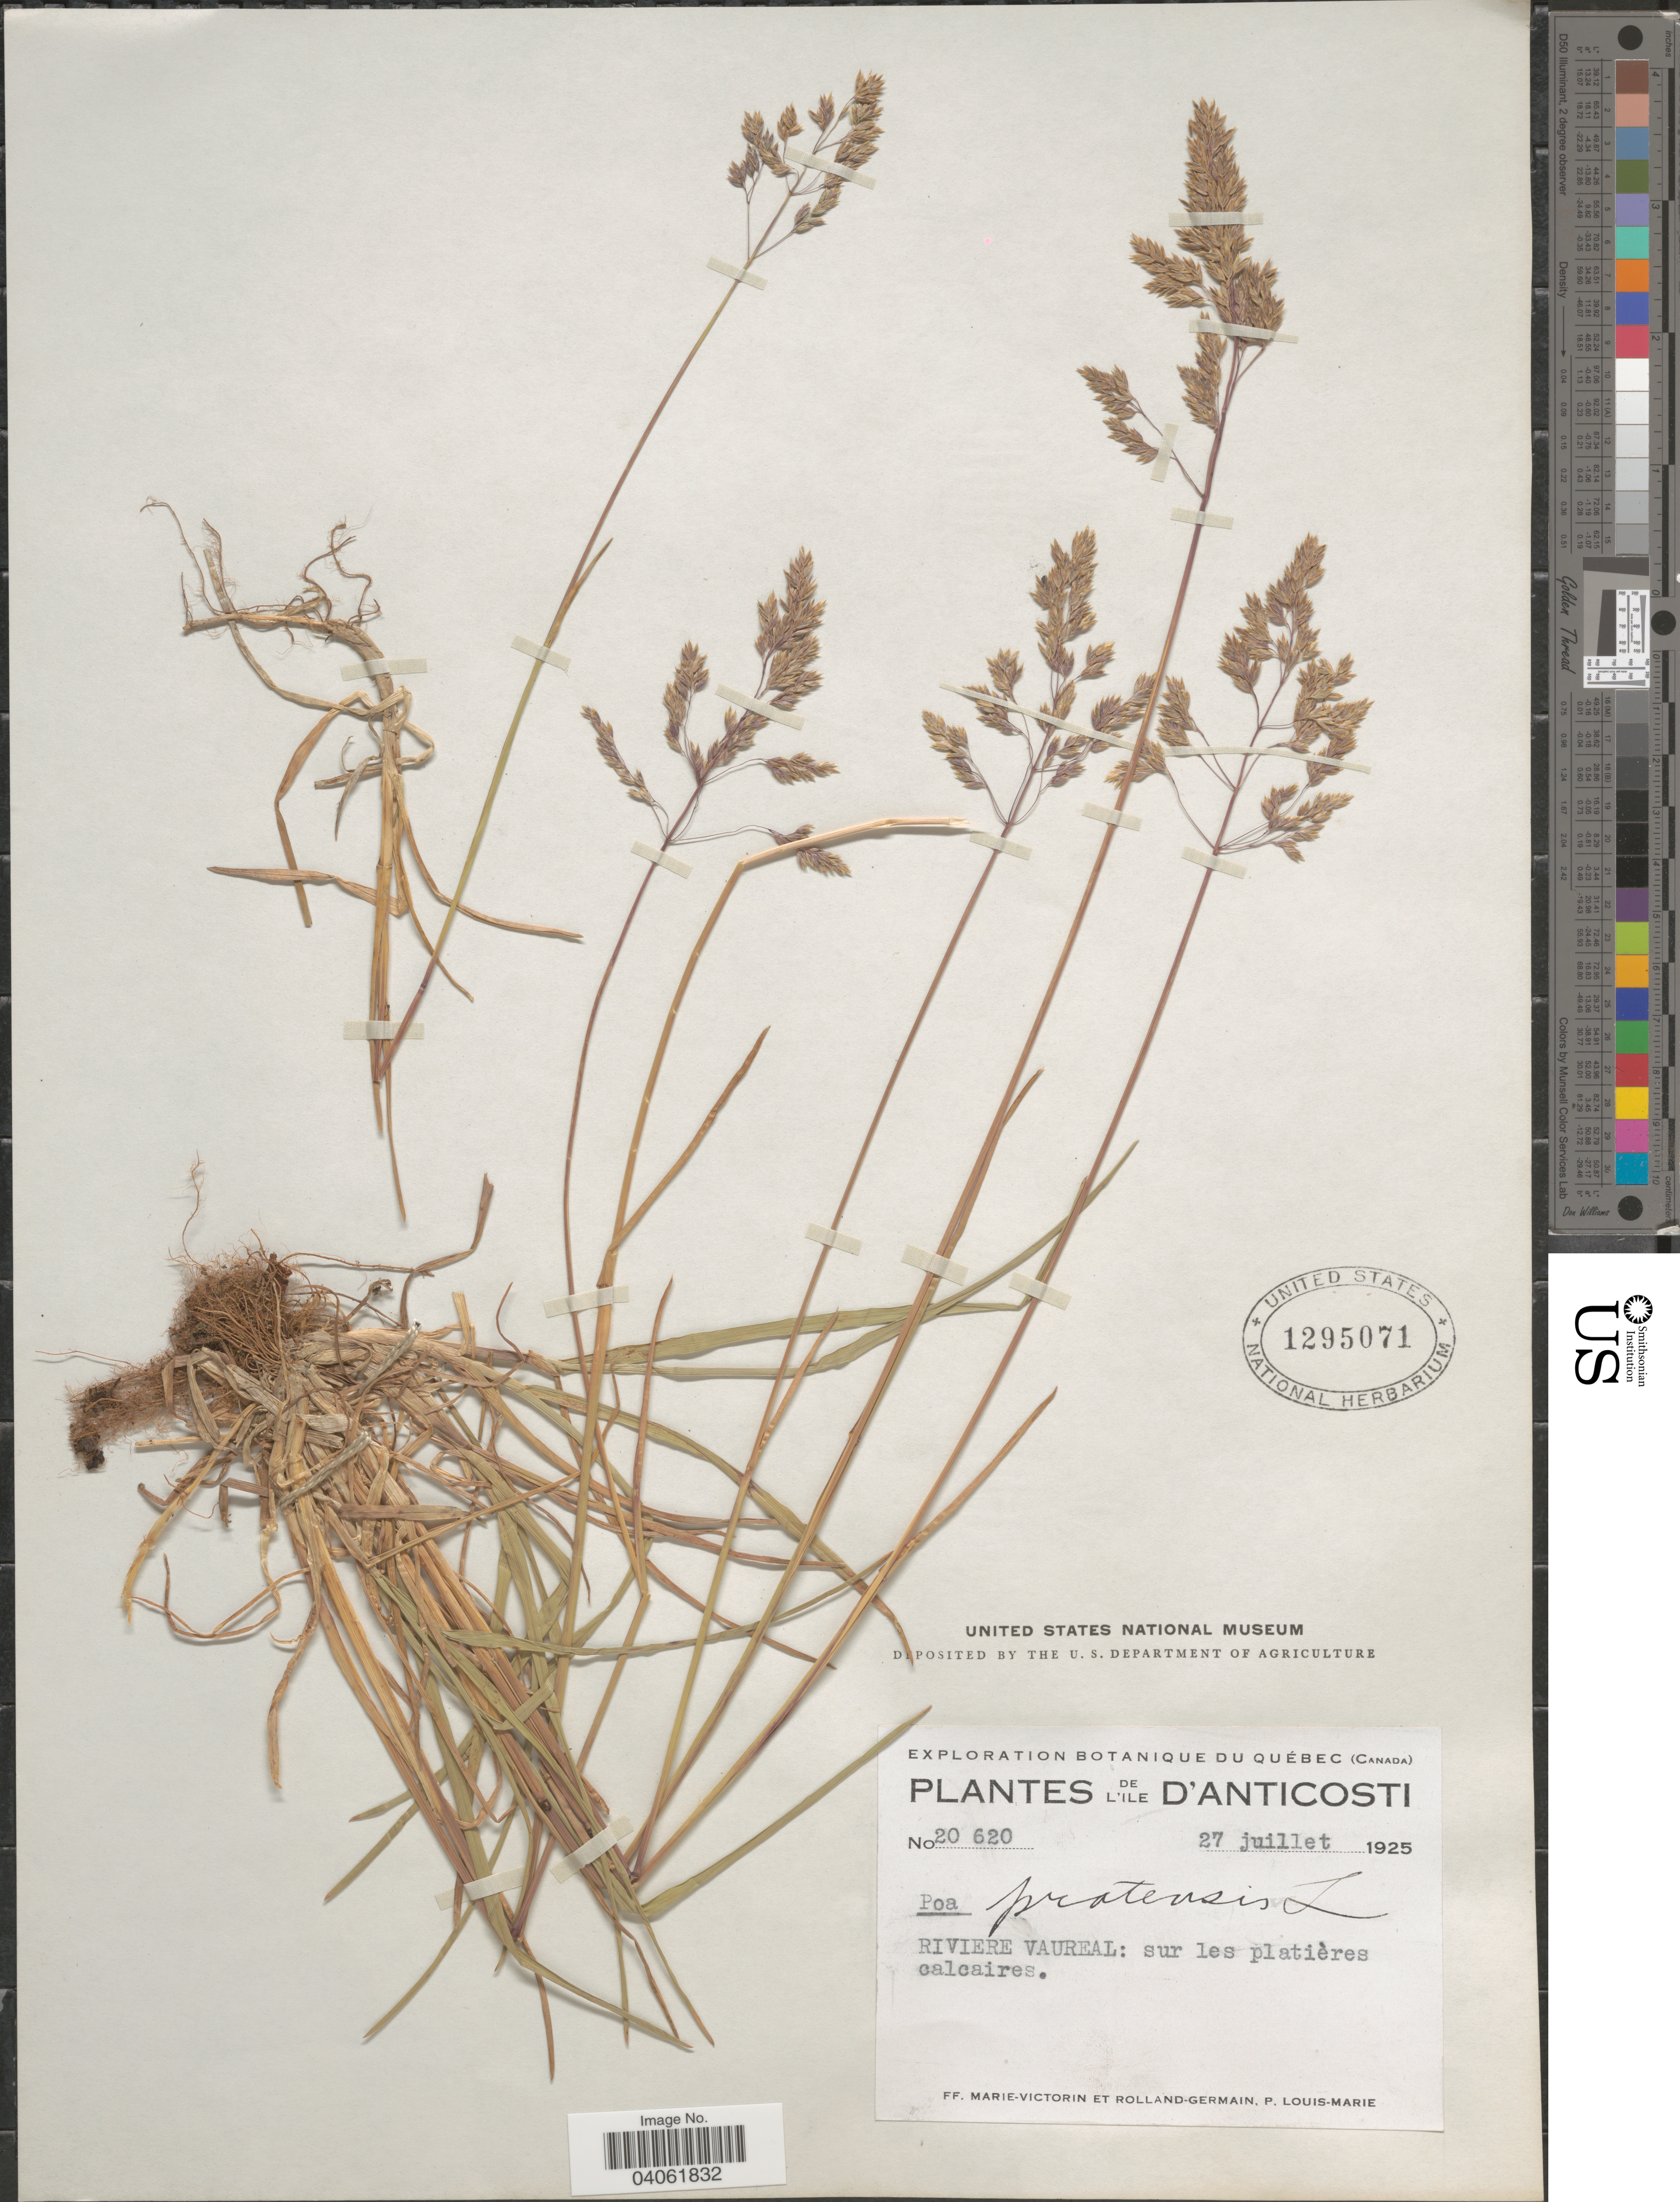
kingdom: Plantae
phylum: Tracheophyta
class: Liliopsida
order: Poales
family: Poaceae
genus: Poa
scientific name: Poa pratensis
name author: L.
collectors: F. Marie-Victorin, Rolland-Germain & L.-M. LaLonde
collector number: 20620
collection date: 1925-07-27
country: Canada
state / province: Quebec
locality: L'Ile D'Anticosti. Riviere Vaureal: sur les platières calcaires.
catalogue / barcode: US 1295071